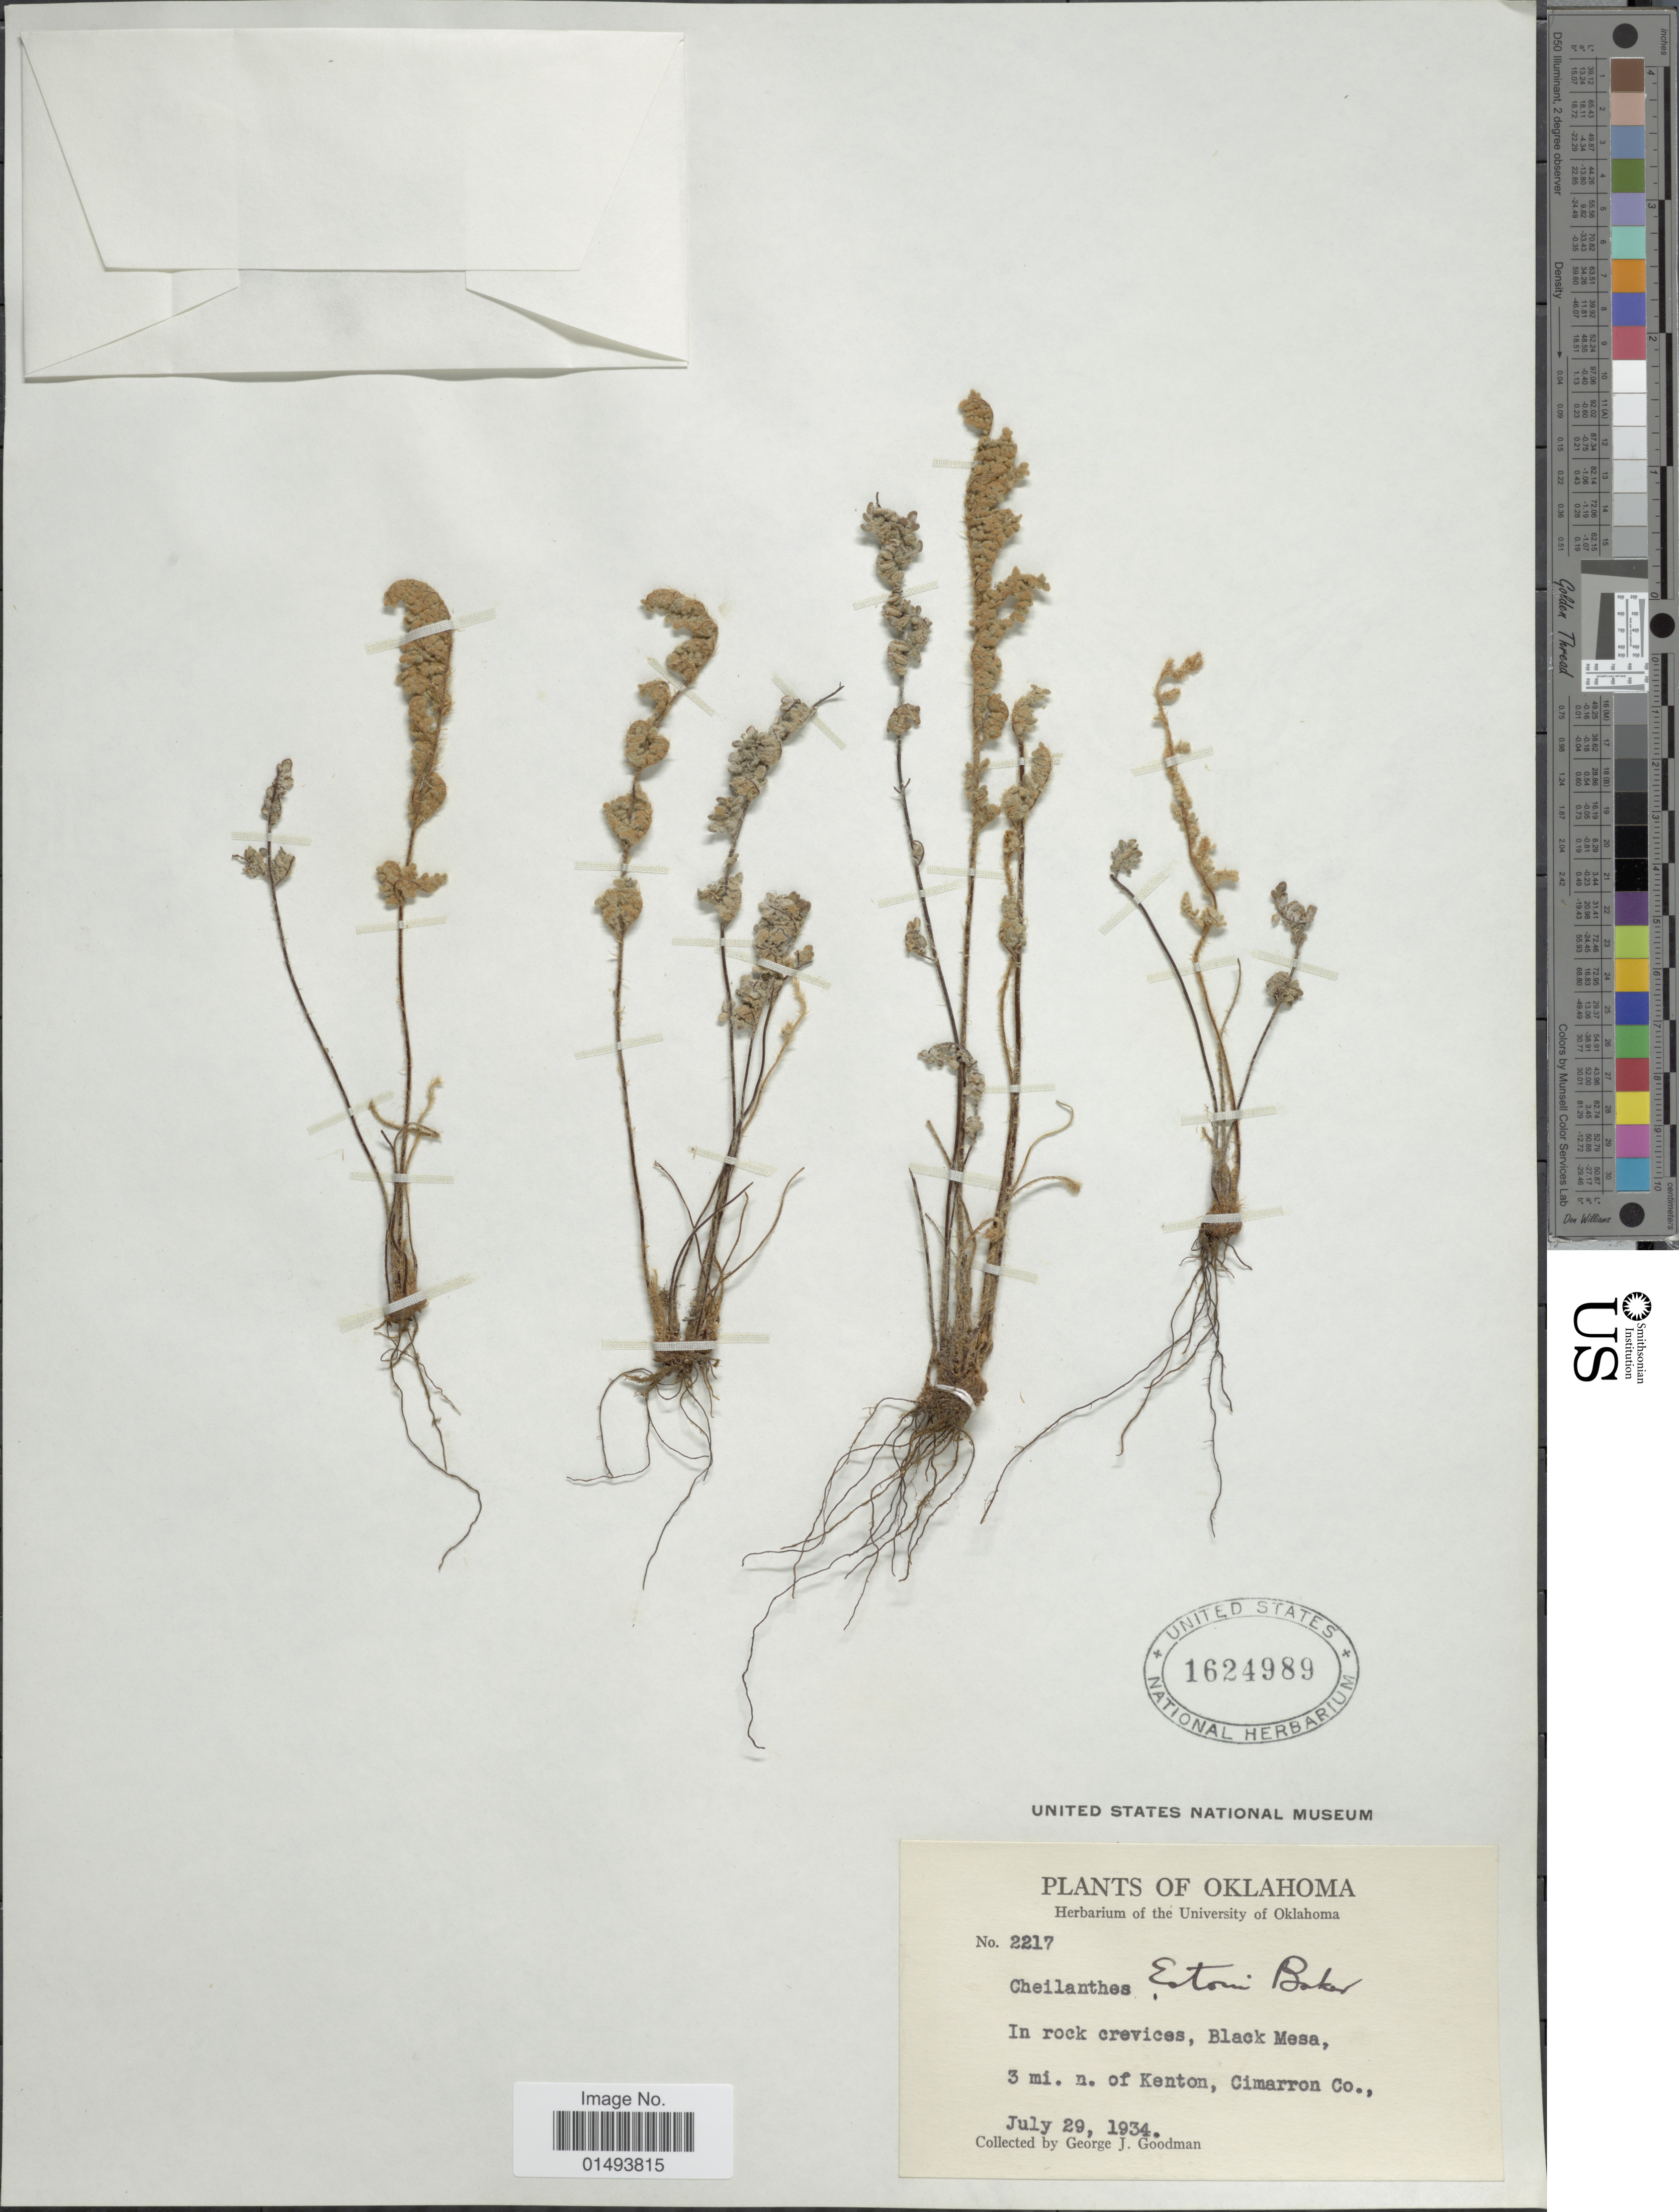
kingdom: Plantae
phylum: Tracheophyta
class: Polypodiopsida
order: Polypodiales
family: Pteridaceae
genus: Myriopteris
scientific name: Myriopteris rufa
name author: Fée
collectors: G. J. Goodman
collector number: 2217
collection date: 1934-07-29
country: United States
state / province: Oklahoma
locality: Plants of Oklahoma, in rock crevices, Black Mesa, 3 mi. n. of Kenton, Cimarron Co.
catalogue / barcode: US 1624989